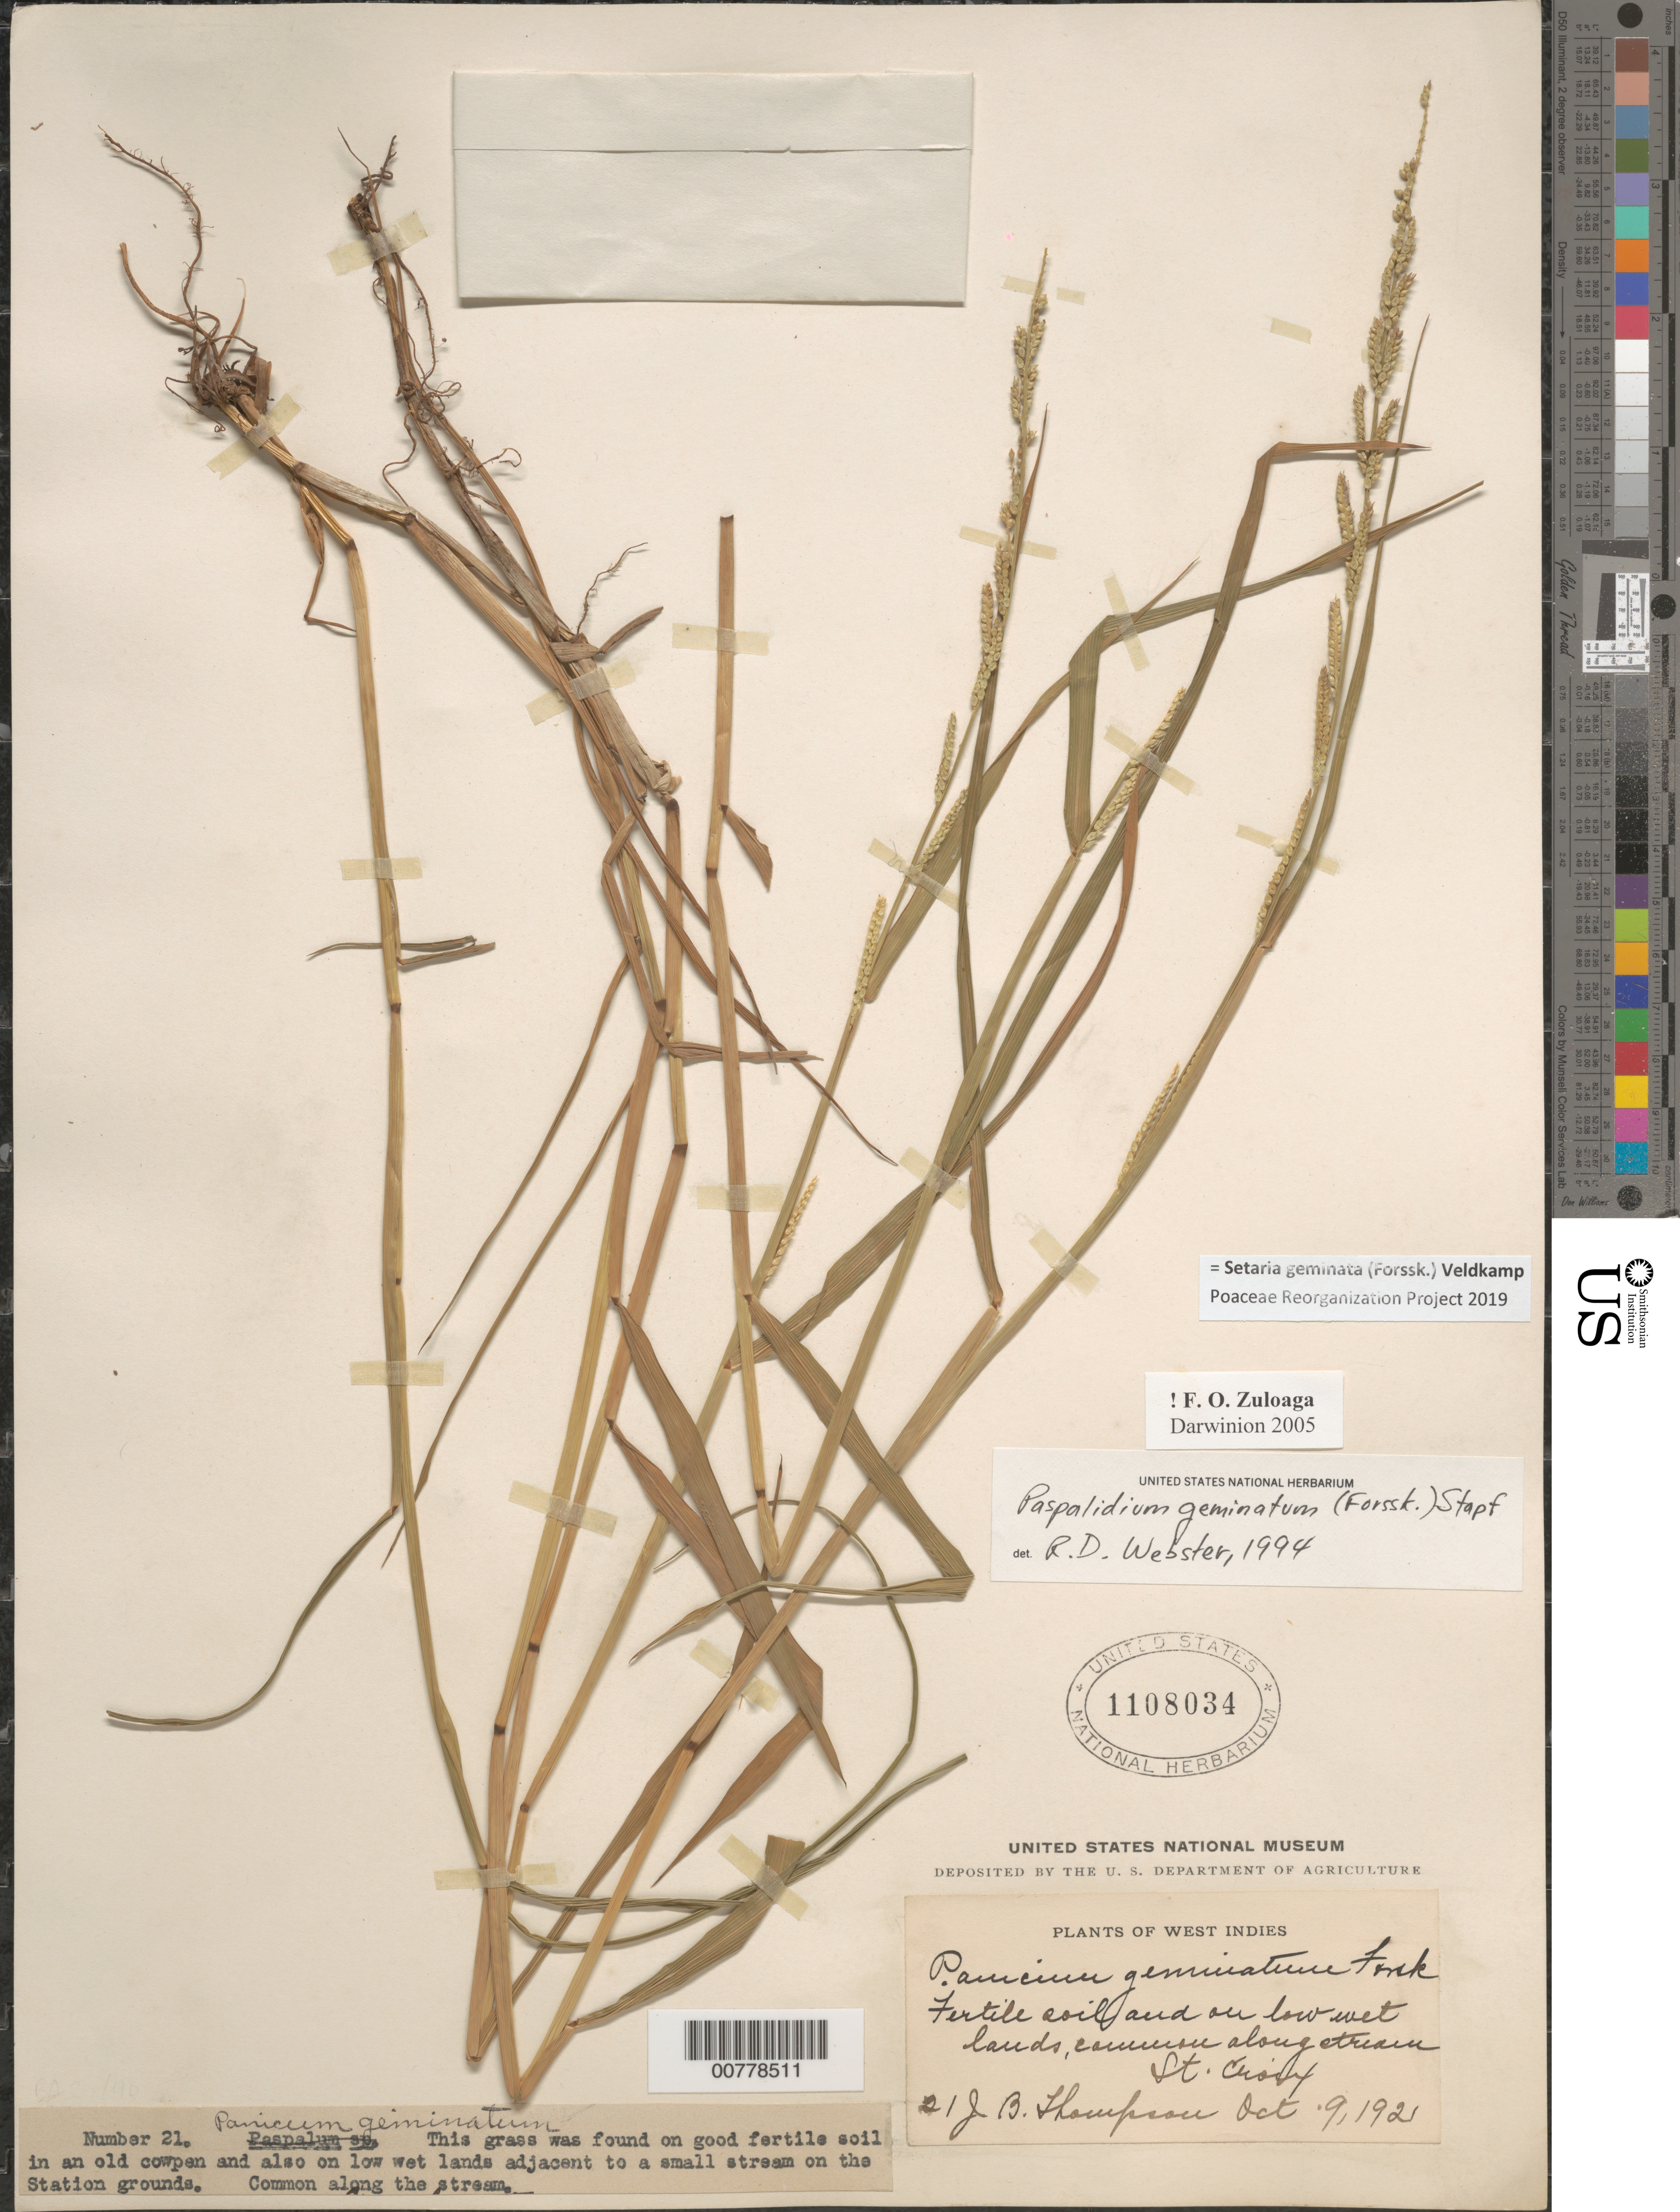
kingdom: Plantae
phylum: Tracheophyta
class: Liliopsida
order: Poales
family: Poaceae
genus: Paspalidium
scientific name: Paspalidium geminatum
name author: (Forssk.) Stapf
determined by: Webster, Robert D.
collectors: J. B. Thompson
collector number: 21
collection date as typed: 09 Oct 1921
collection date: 1921-10-09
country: U.S. Virgin Islands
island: St. Croix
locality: St. Croix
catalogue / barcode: US 1108034